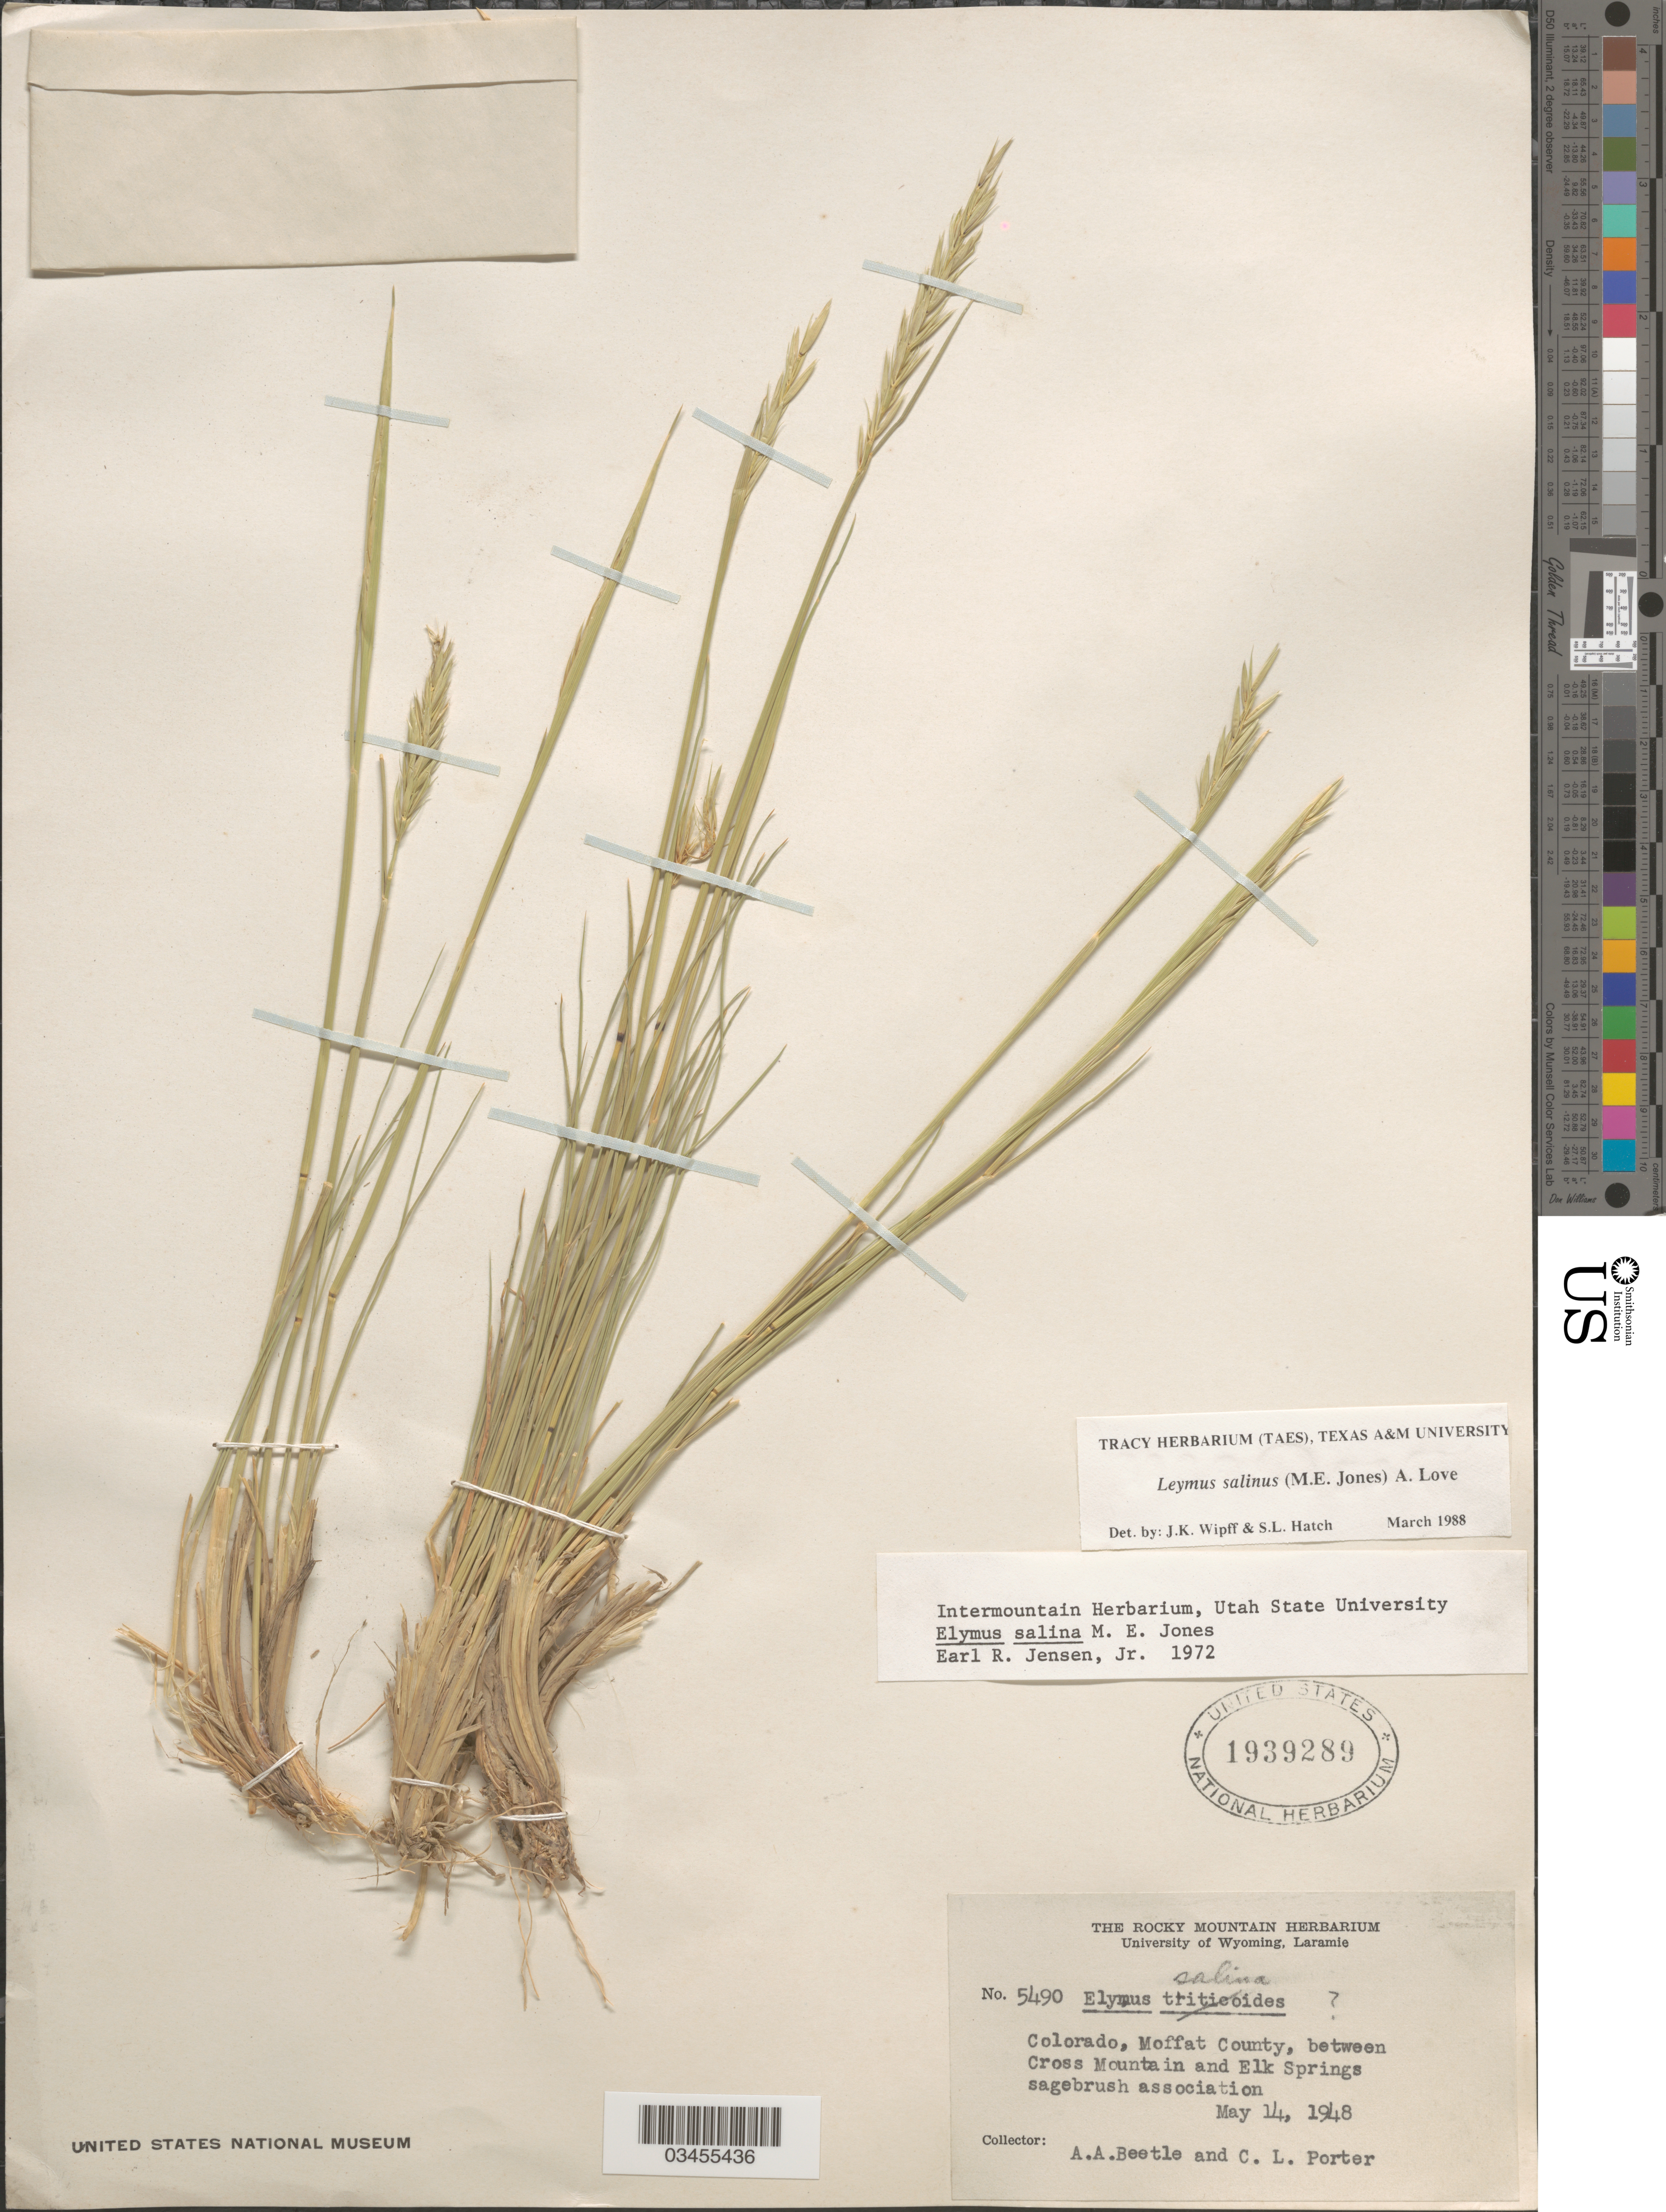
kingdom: Plantae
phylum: Tracheophyta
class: Liliopsida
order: Poales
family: Poaceae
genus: Leymus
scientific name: Leymus salina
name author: (M.E. Jones) Á. Löve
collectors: A. A. Beetle & C. L. Porter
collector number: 5490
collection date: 1948-05-14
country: United States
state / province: Colorado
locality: Moffat County, between Cross Mountain and Elk Springs.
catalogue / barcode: US 1939289